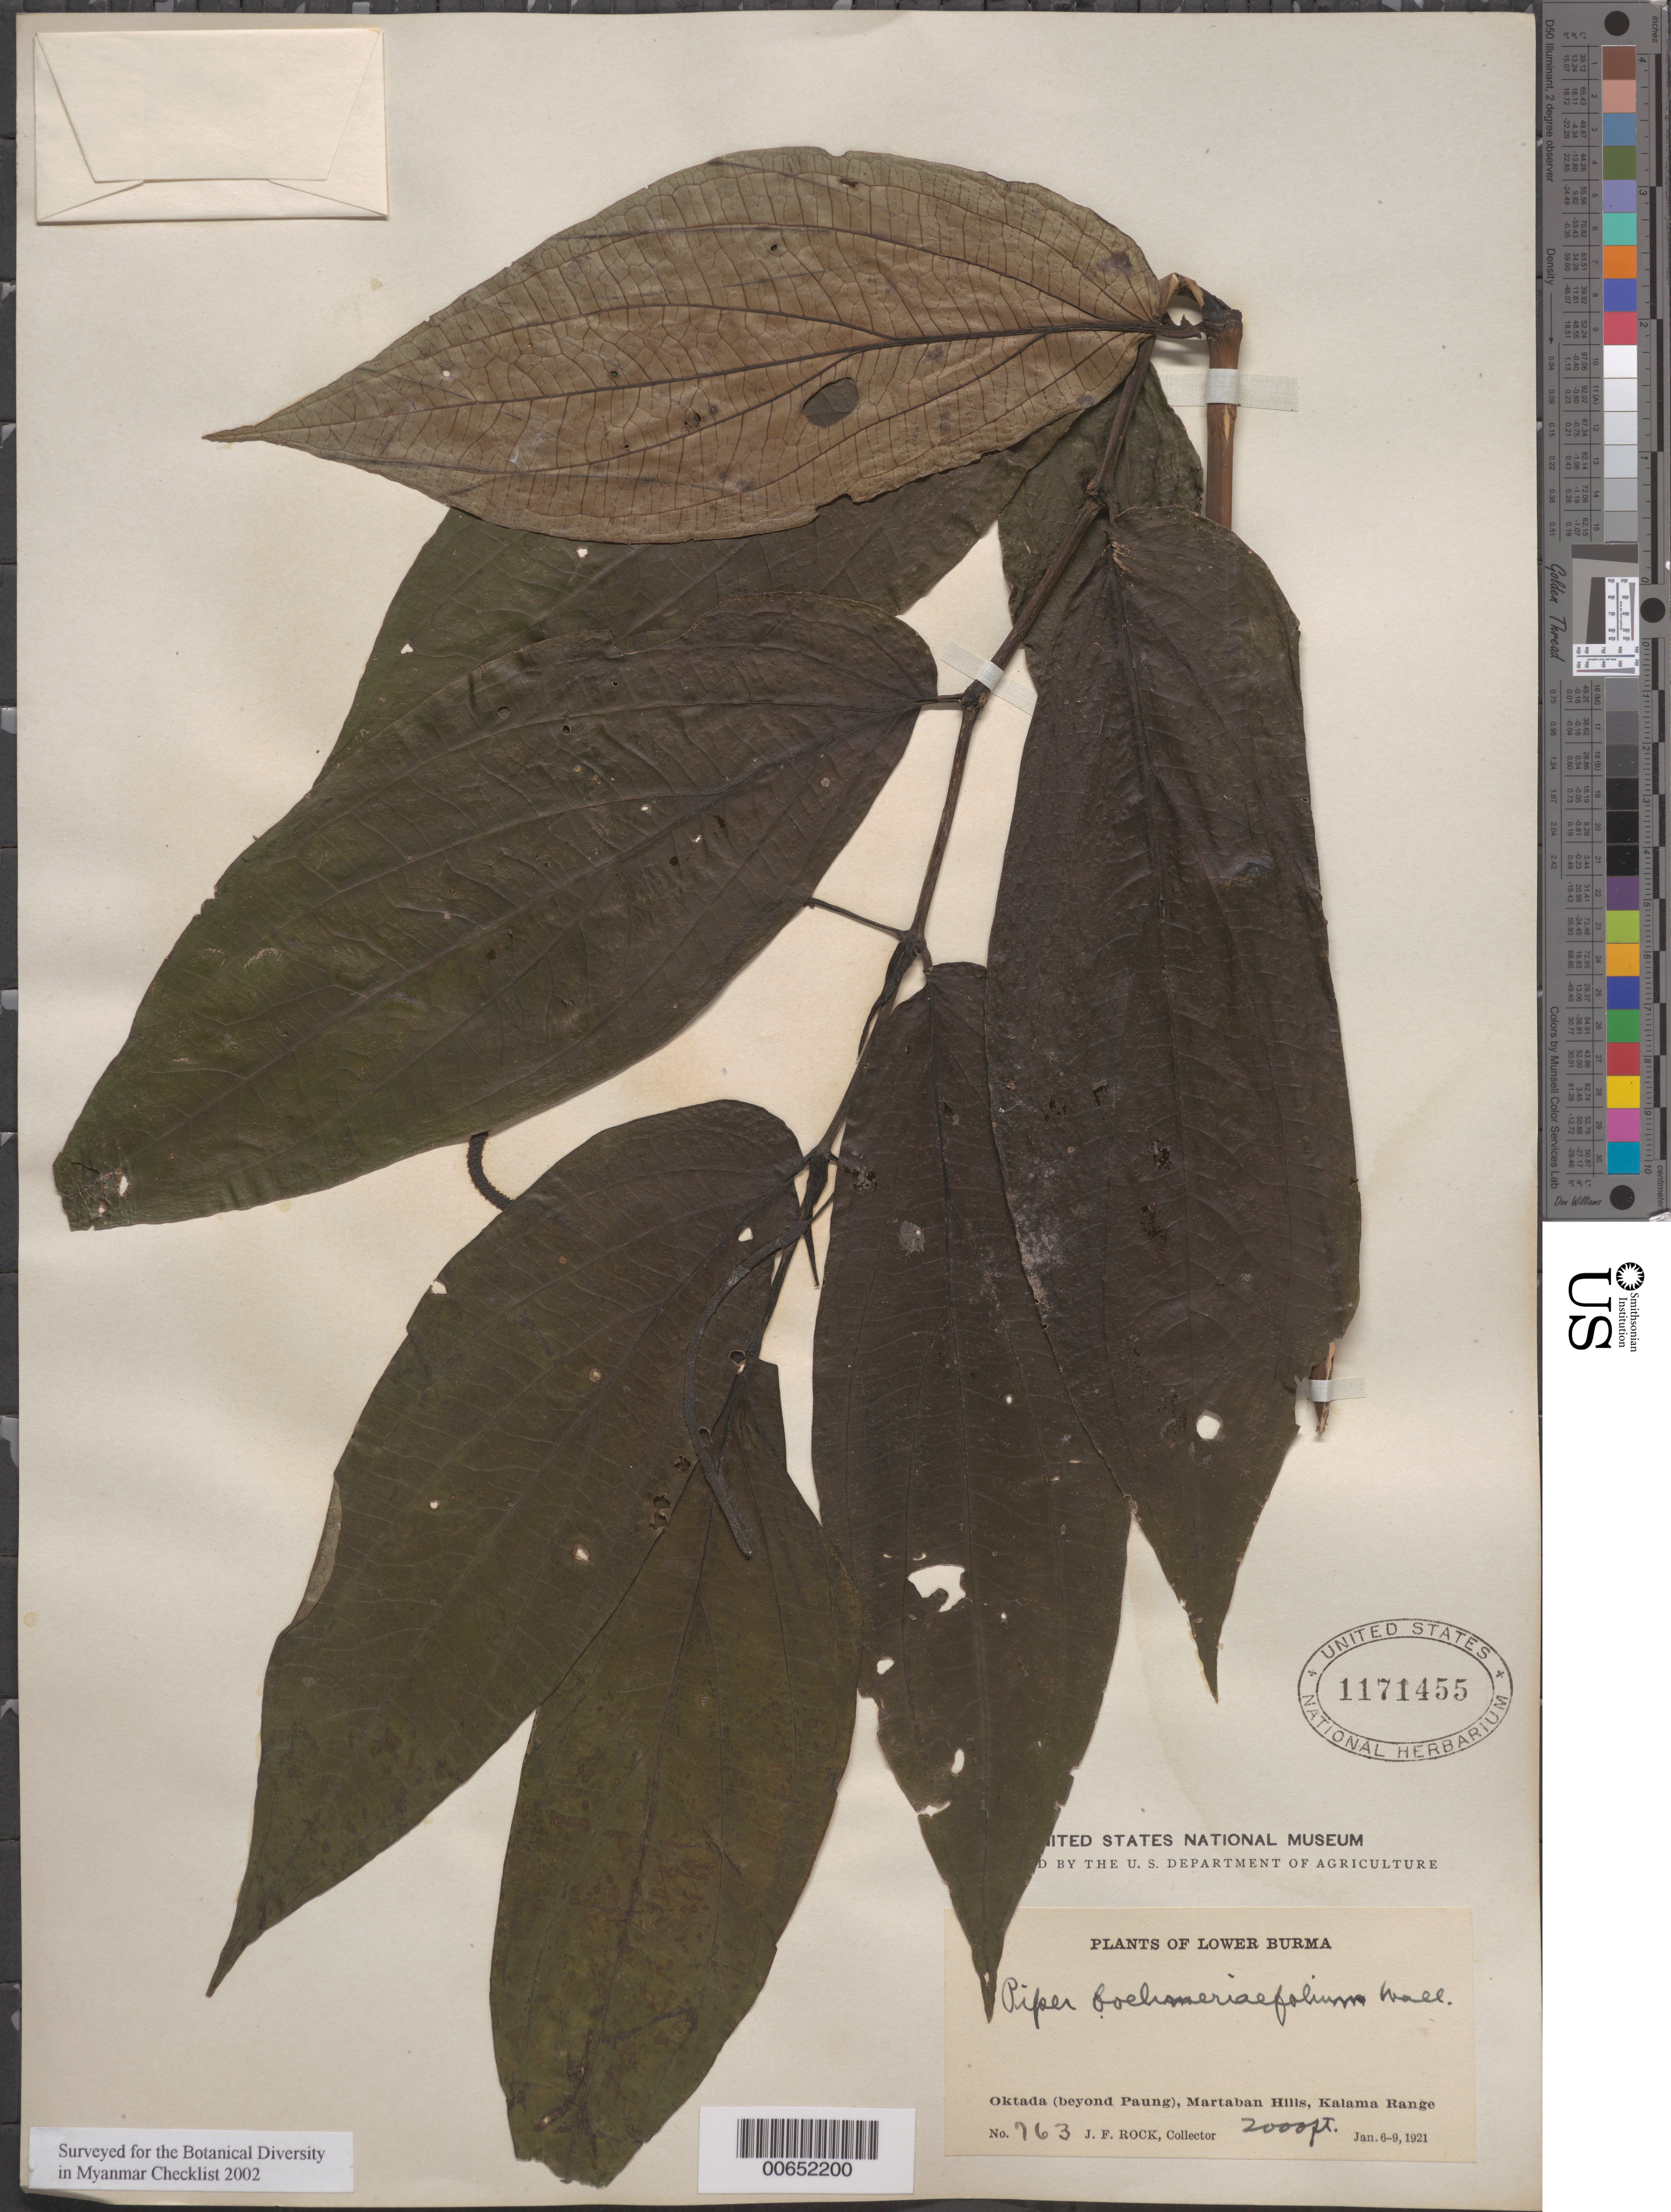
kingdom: Plantae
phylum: Tracheophyta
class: Liliopsida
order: Zingiberales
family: Marantaceae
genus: Phrynium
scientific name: Phrynium macrostachyum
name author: Wall.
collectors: J. F. Rock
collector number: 763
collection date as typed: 06 Jan 1921 to 09 Jan 1921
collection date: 1921-01-06/1921-01-09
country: Myanmar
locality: Lower Burma, Oktada, beyond Paung, Martaban Hills, Kalama Range.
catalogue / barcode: US 1171455